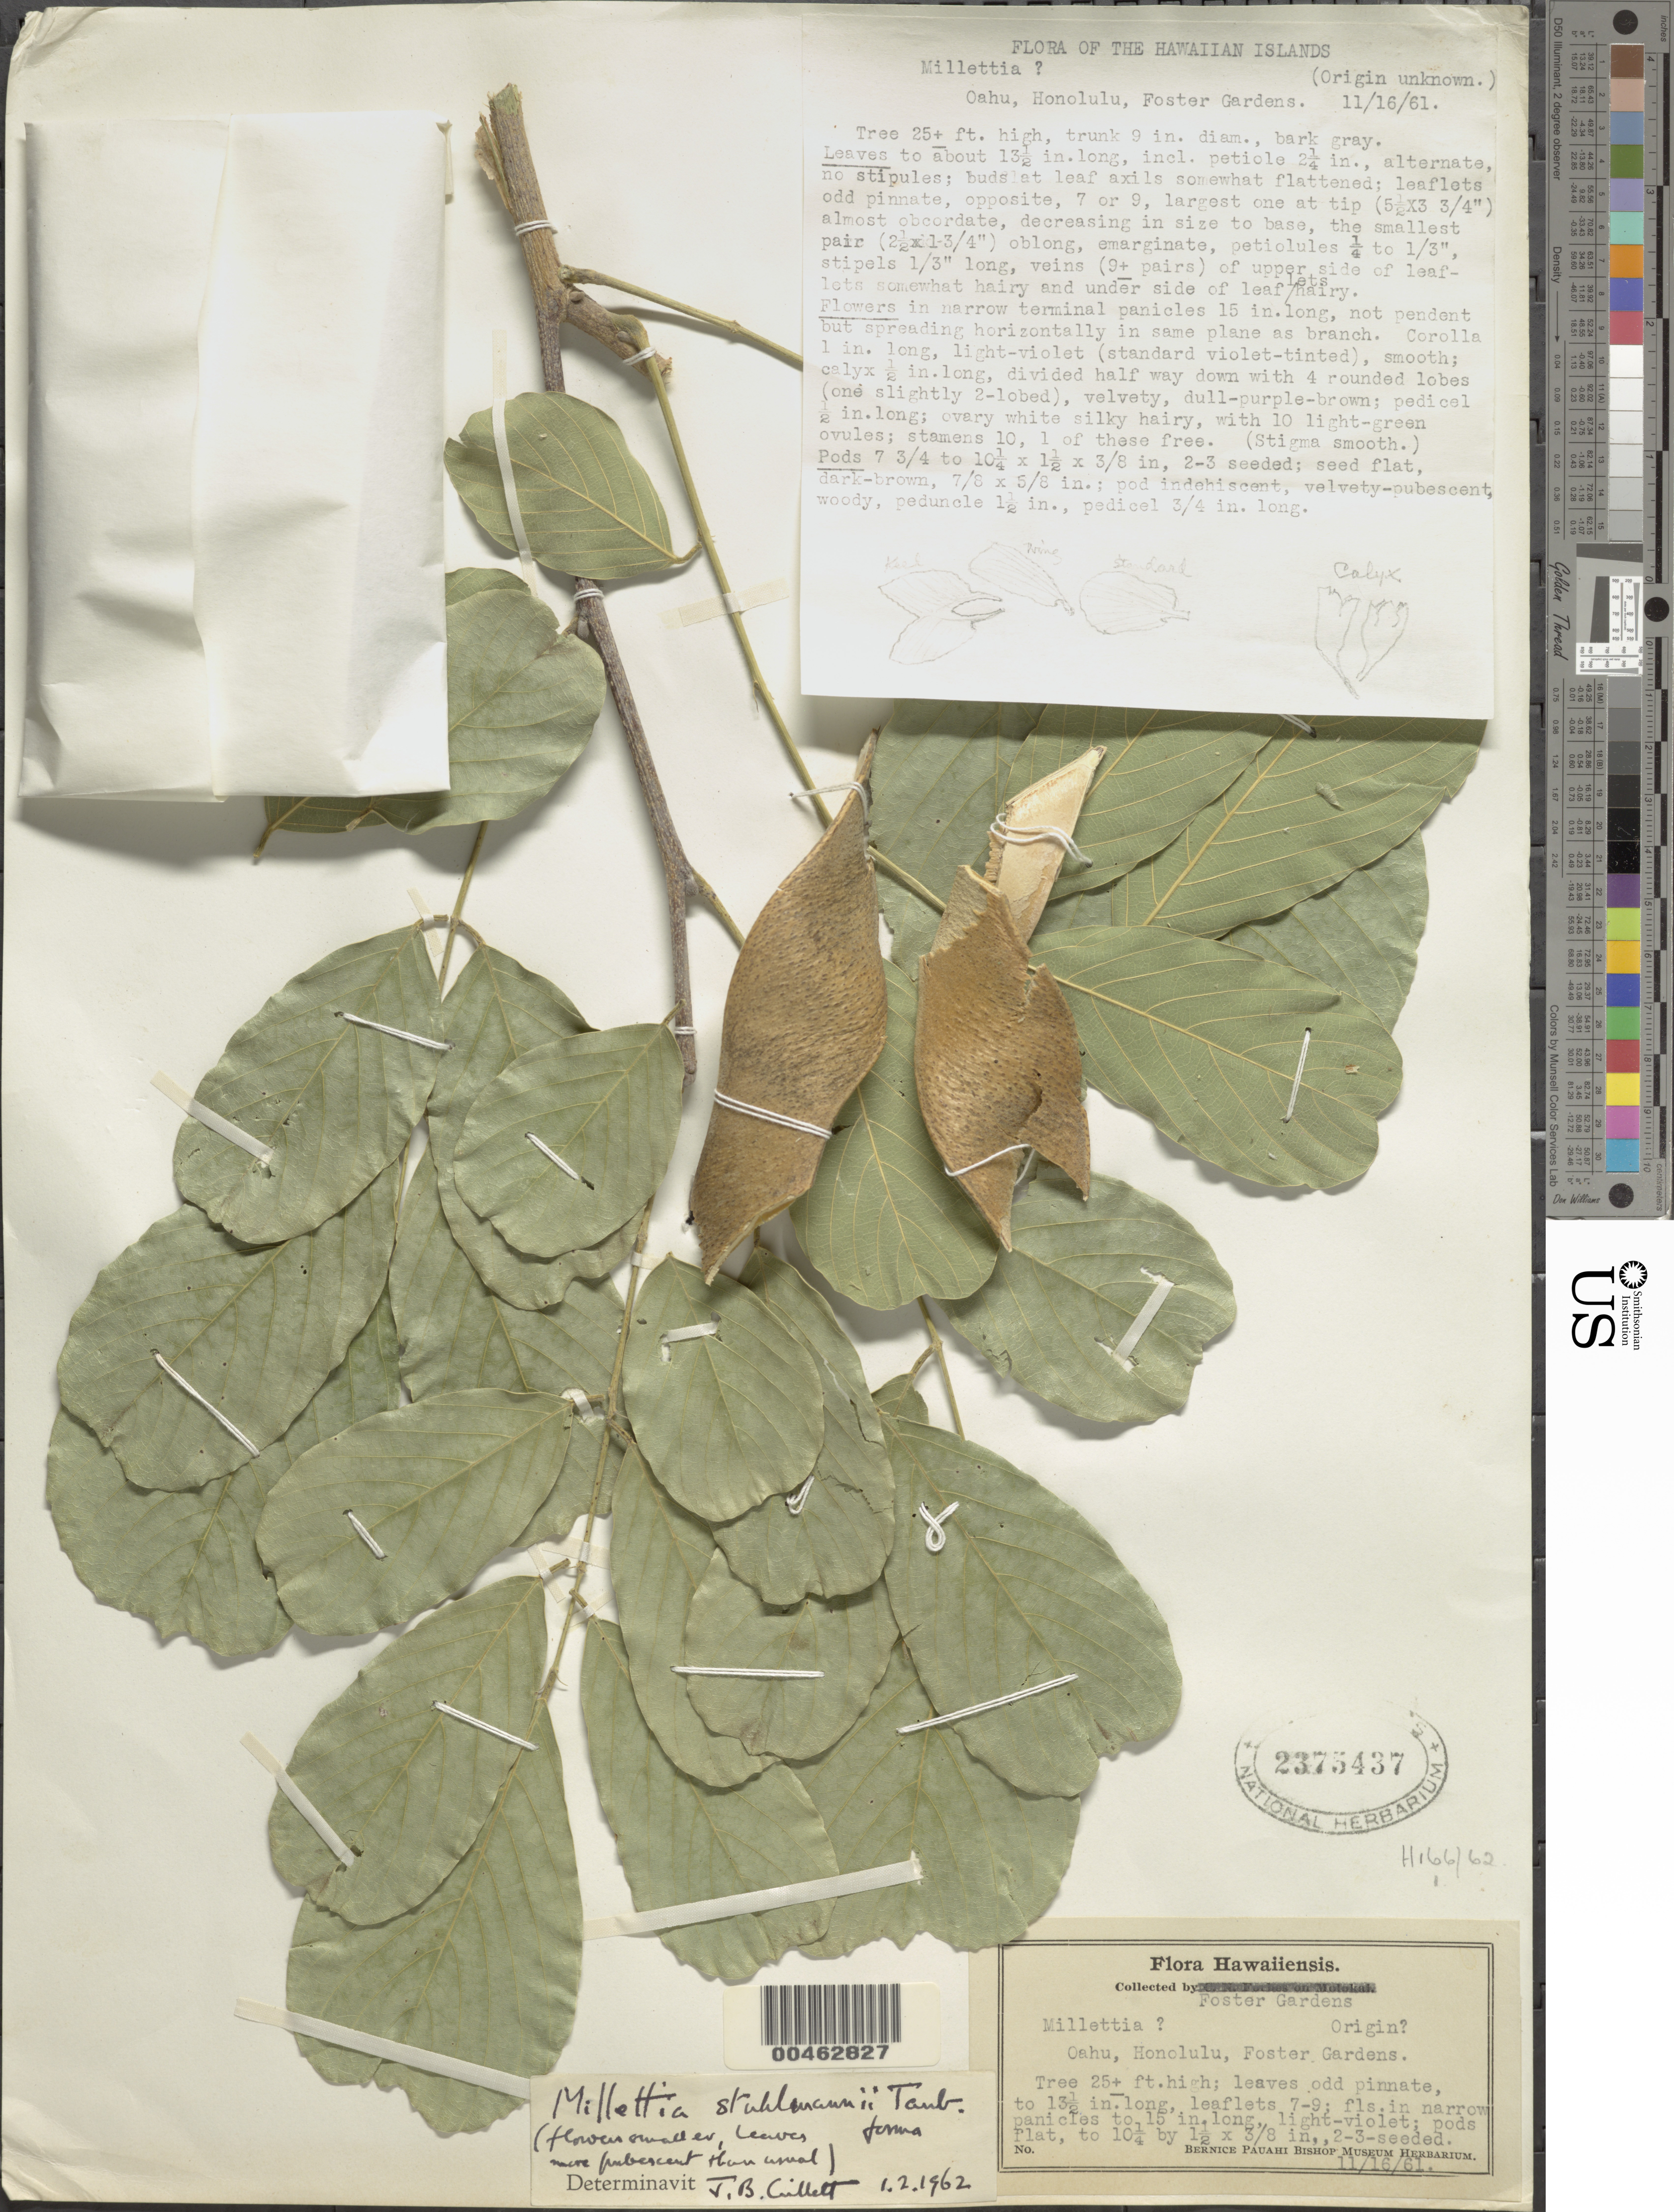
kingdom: Plantae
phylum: Tracheophyta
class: Magnoliopsida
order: Fabales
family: Fabaceae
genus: Millettia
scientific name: Millettia stuhlmannii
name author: Taub.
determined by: Gillett, J. B.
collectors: ex Foster Gardens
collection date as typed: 16 Nov 1961 or 1 Feb 1962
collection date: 1961-11-16 or 1962-02-01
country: United States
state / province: Hawaii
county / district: Honolulu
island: Oahu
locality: Honolulu, Foster Gardens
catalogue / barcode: US 2375437